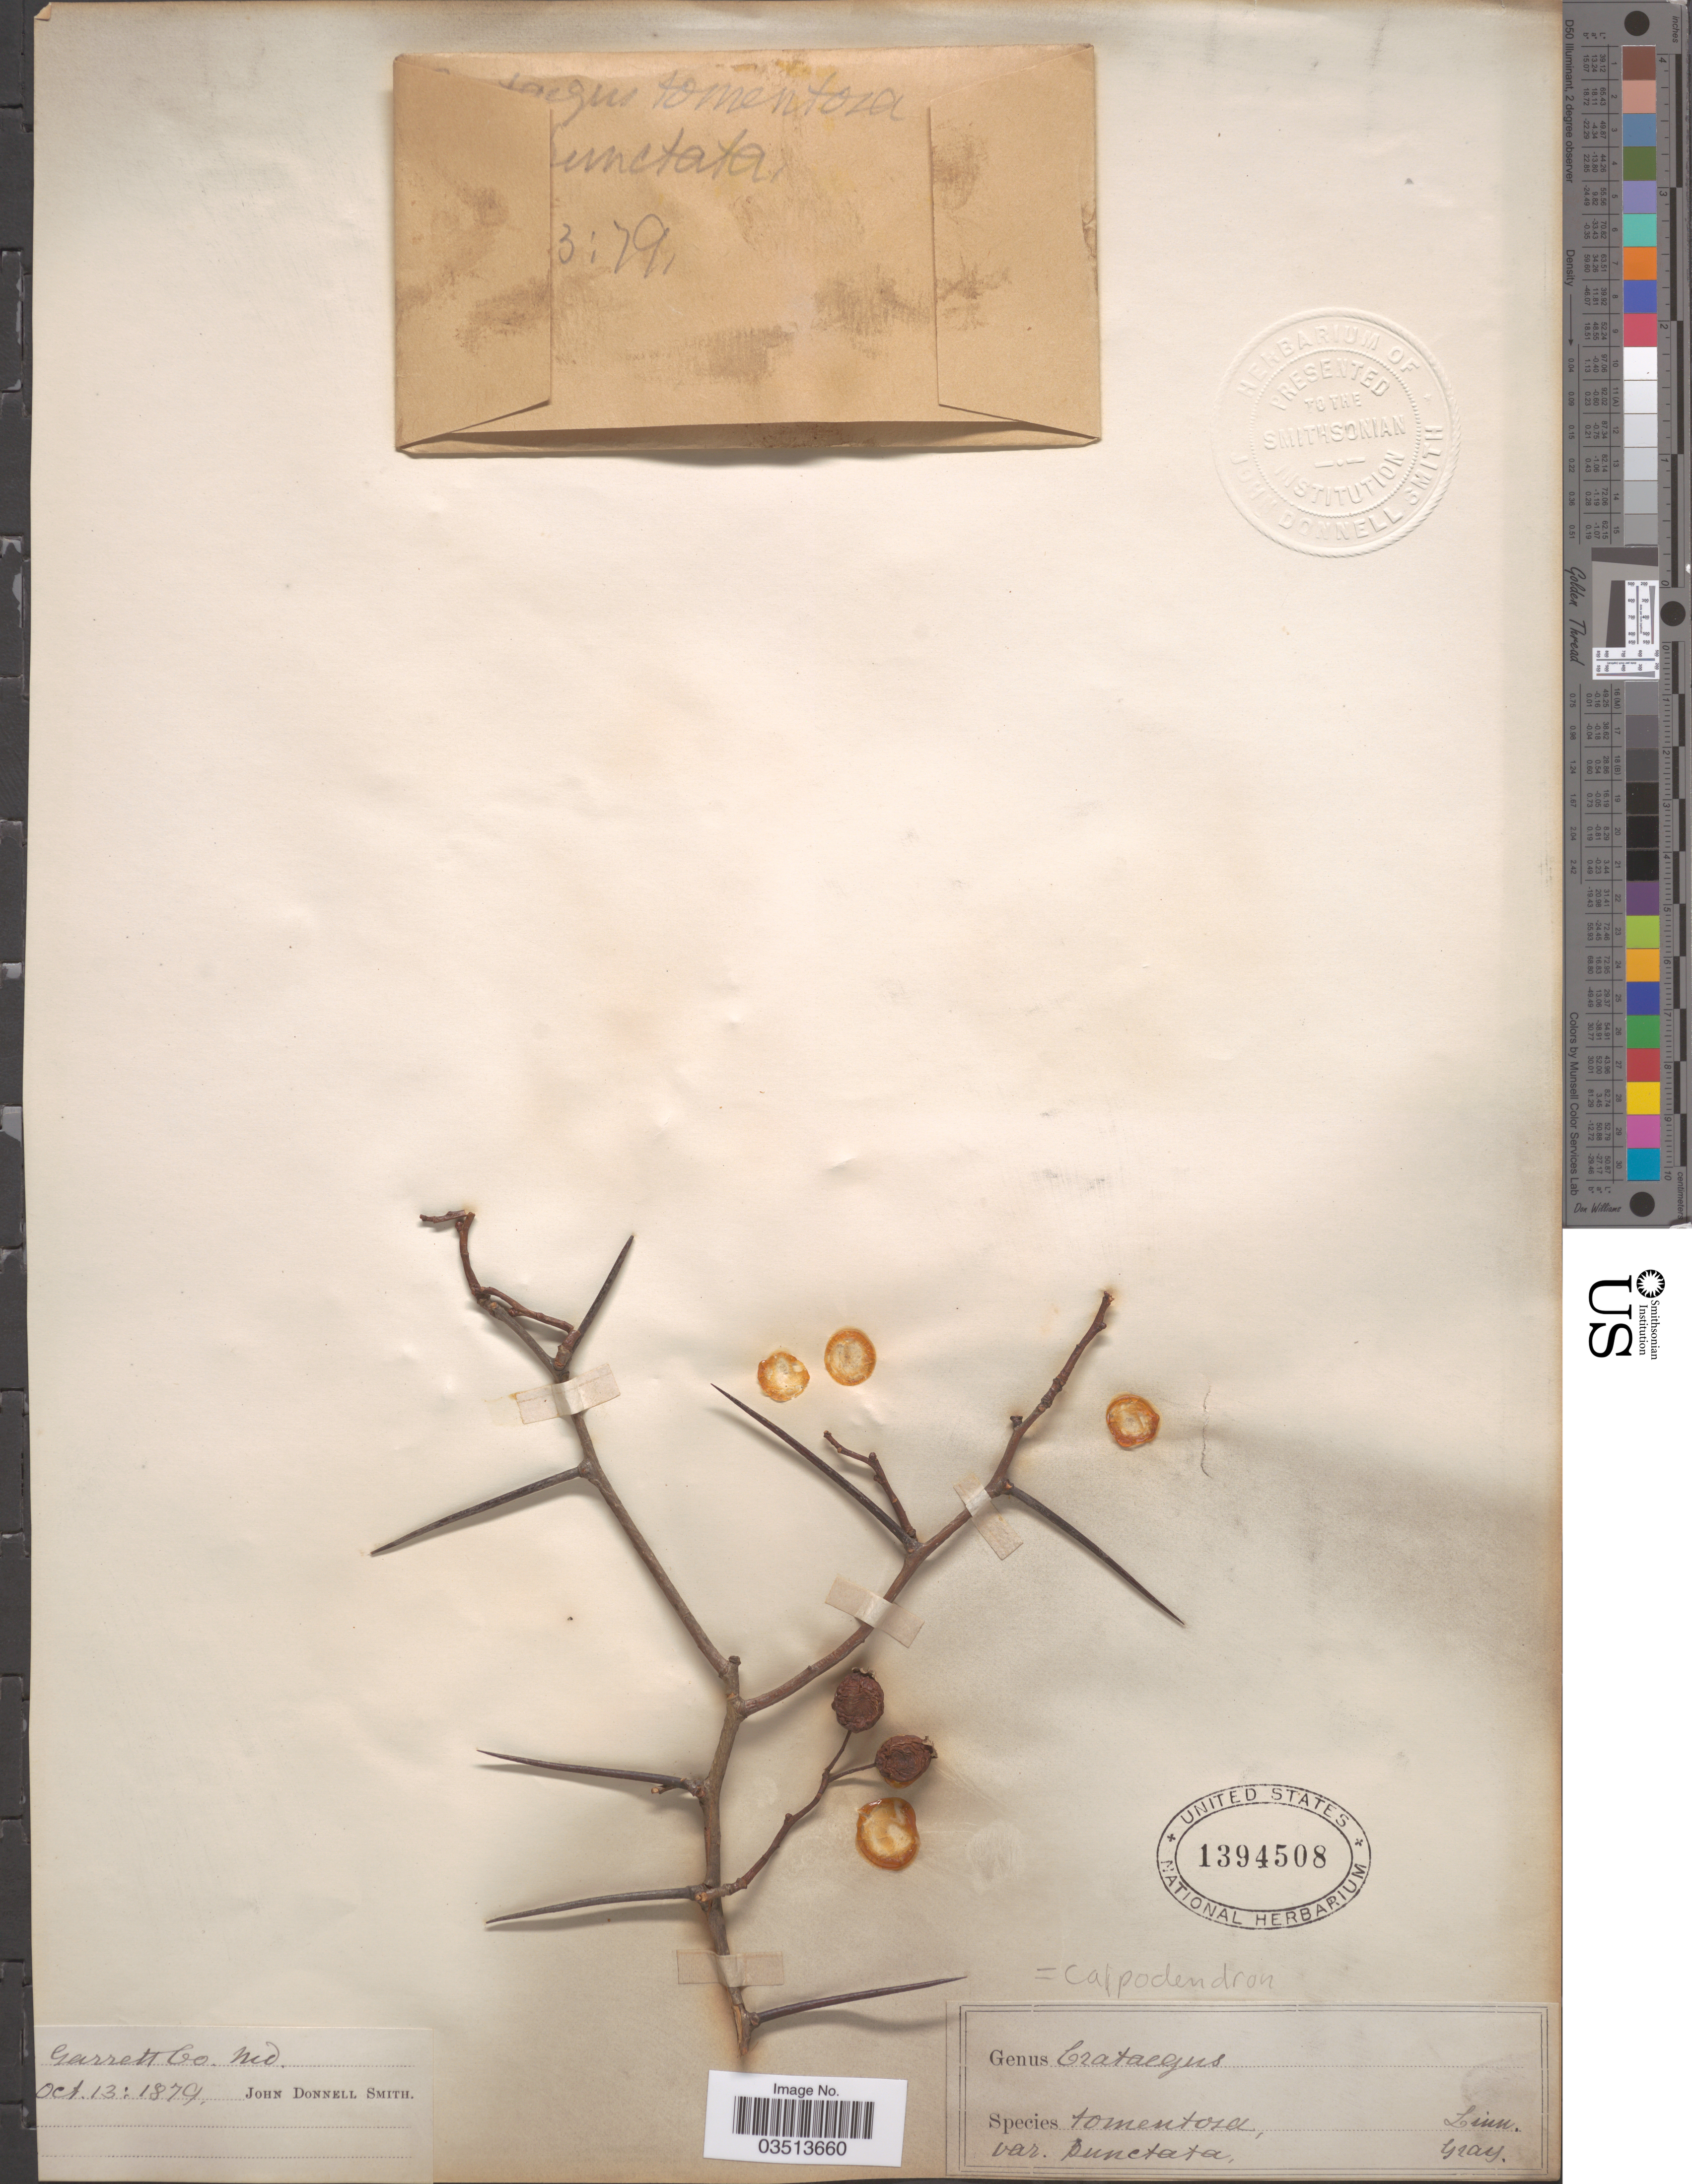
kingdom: Plantae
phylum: Tracheophyta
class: Magnoliopsida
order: Rosales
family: Rosaceae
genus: Crataegus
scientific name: Crataegus calpodendron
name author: (Ehrh.) Medik.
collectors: J. Donnell Smith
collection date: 1879-10-13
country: United States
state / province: Maryland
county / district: Garrett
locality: Garrett Co.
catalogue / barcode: US 1394508